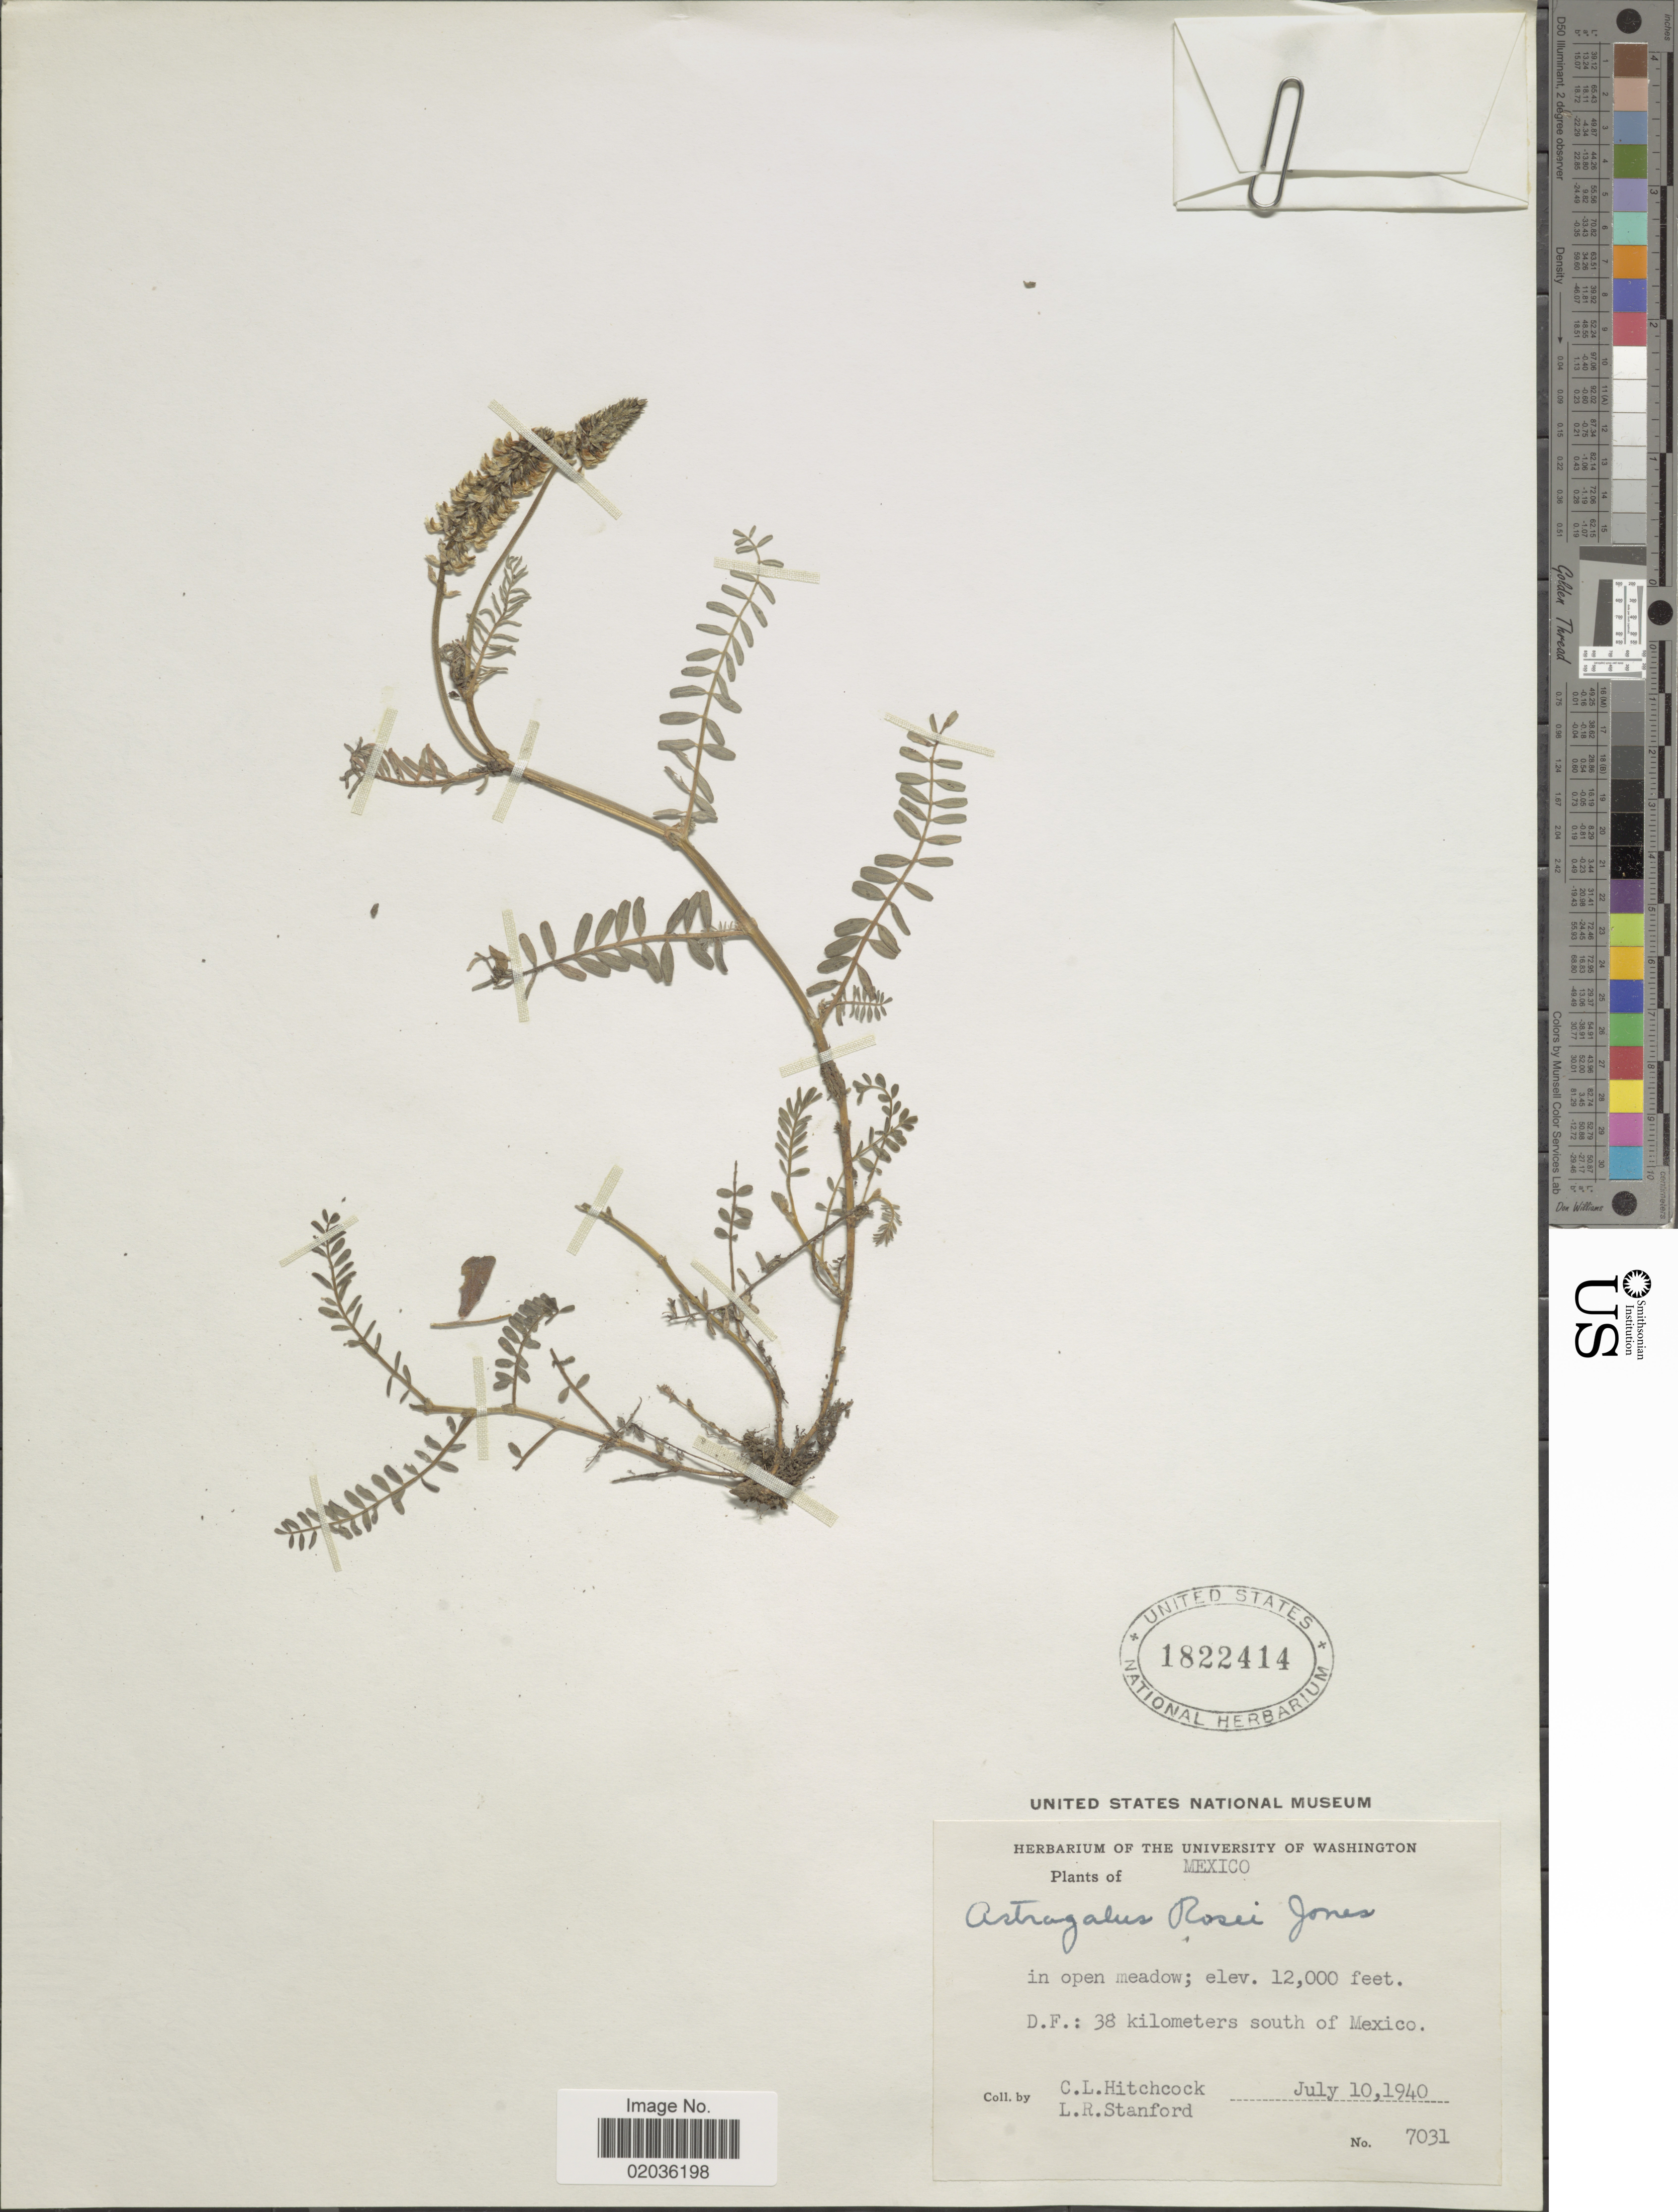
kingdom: Plantae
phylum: Tracheophyta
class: Magnoliopsida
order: Fabales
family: Fabaceae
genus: Astragalus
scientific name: Astragalus micranthus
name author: Desv.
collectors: C. L. Hitchcock & L. R. Stanford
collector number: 7031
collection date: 1940-07-10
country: Mexico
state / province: Distrito Federal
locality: In open meadow; D.F.: 38 kilometers south of Mexico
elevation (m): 3658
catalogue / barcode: US 1822414